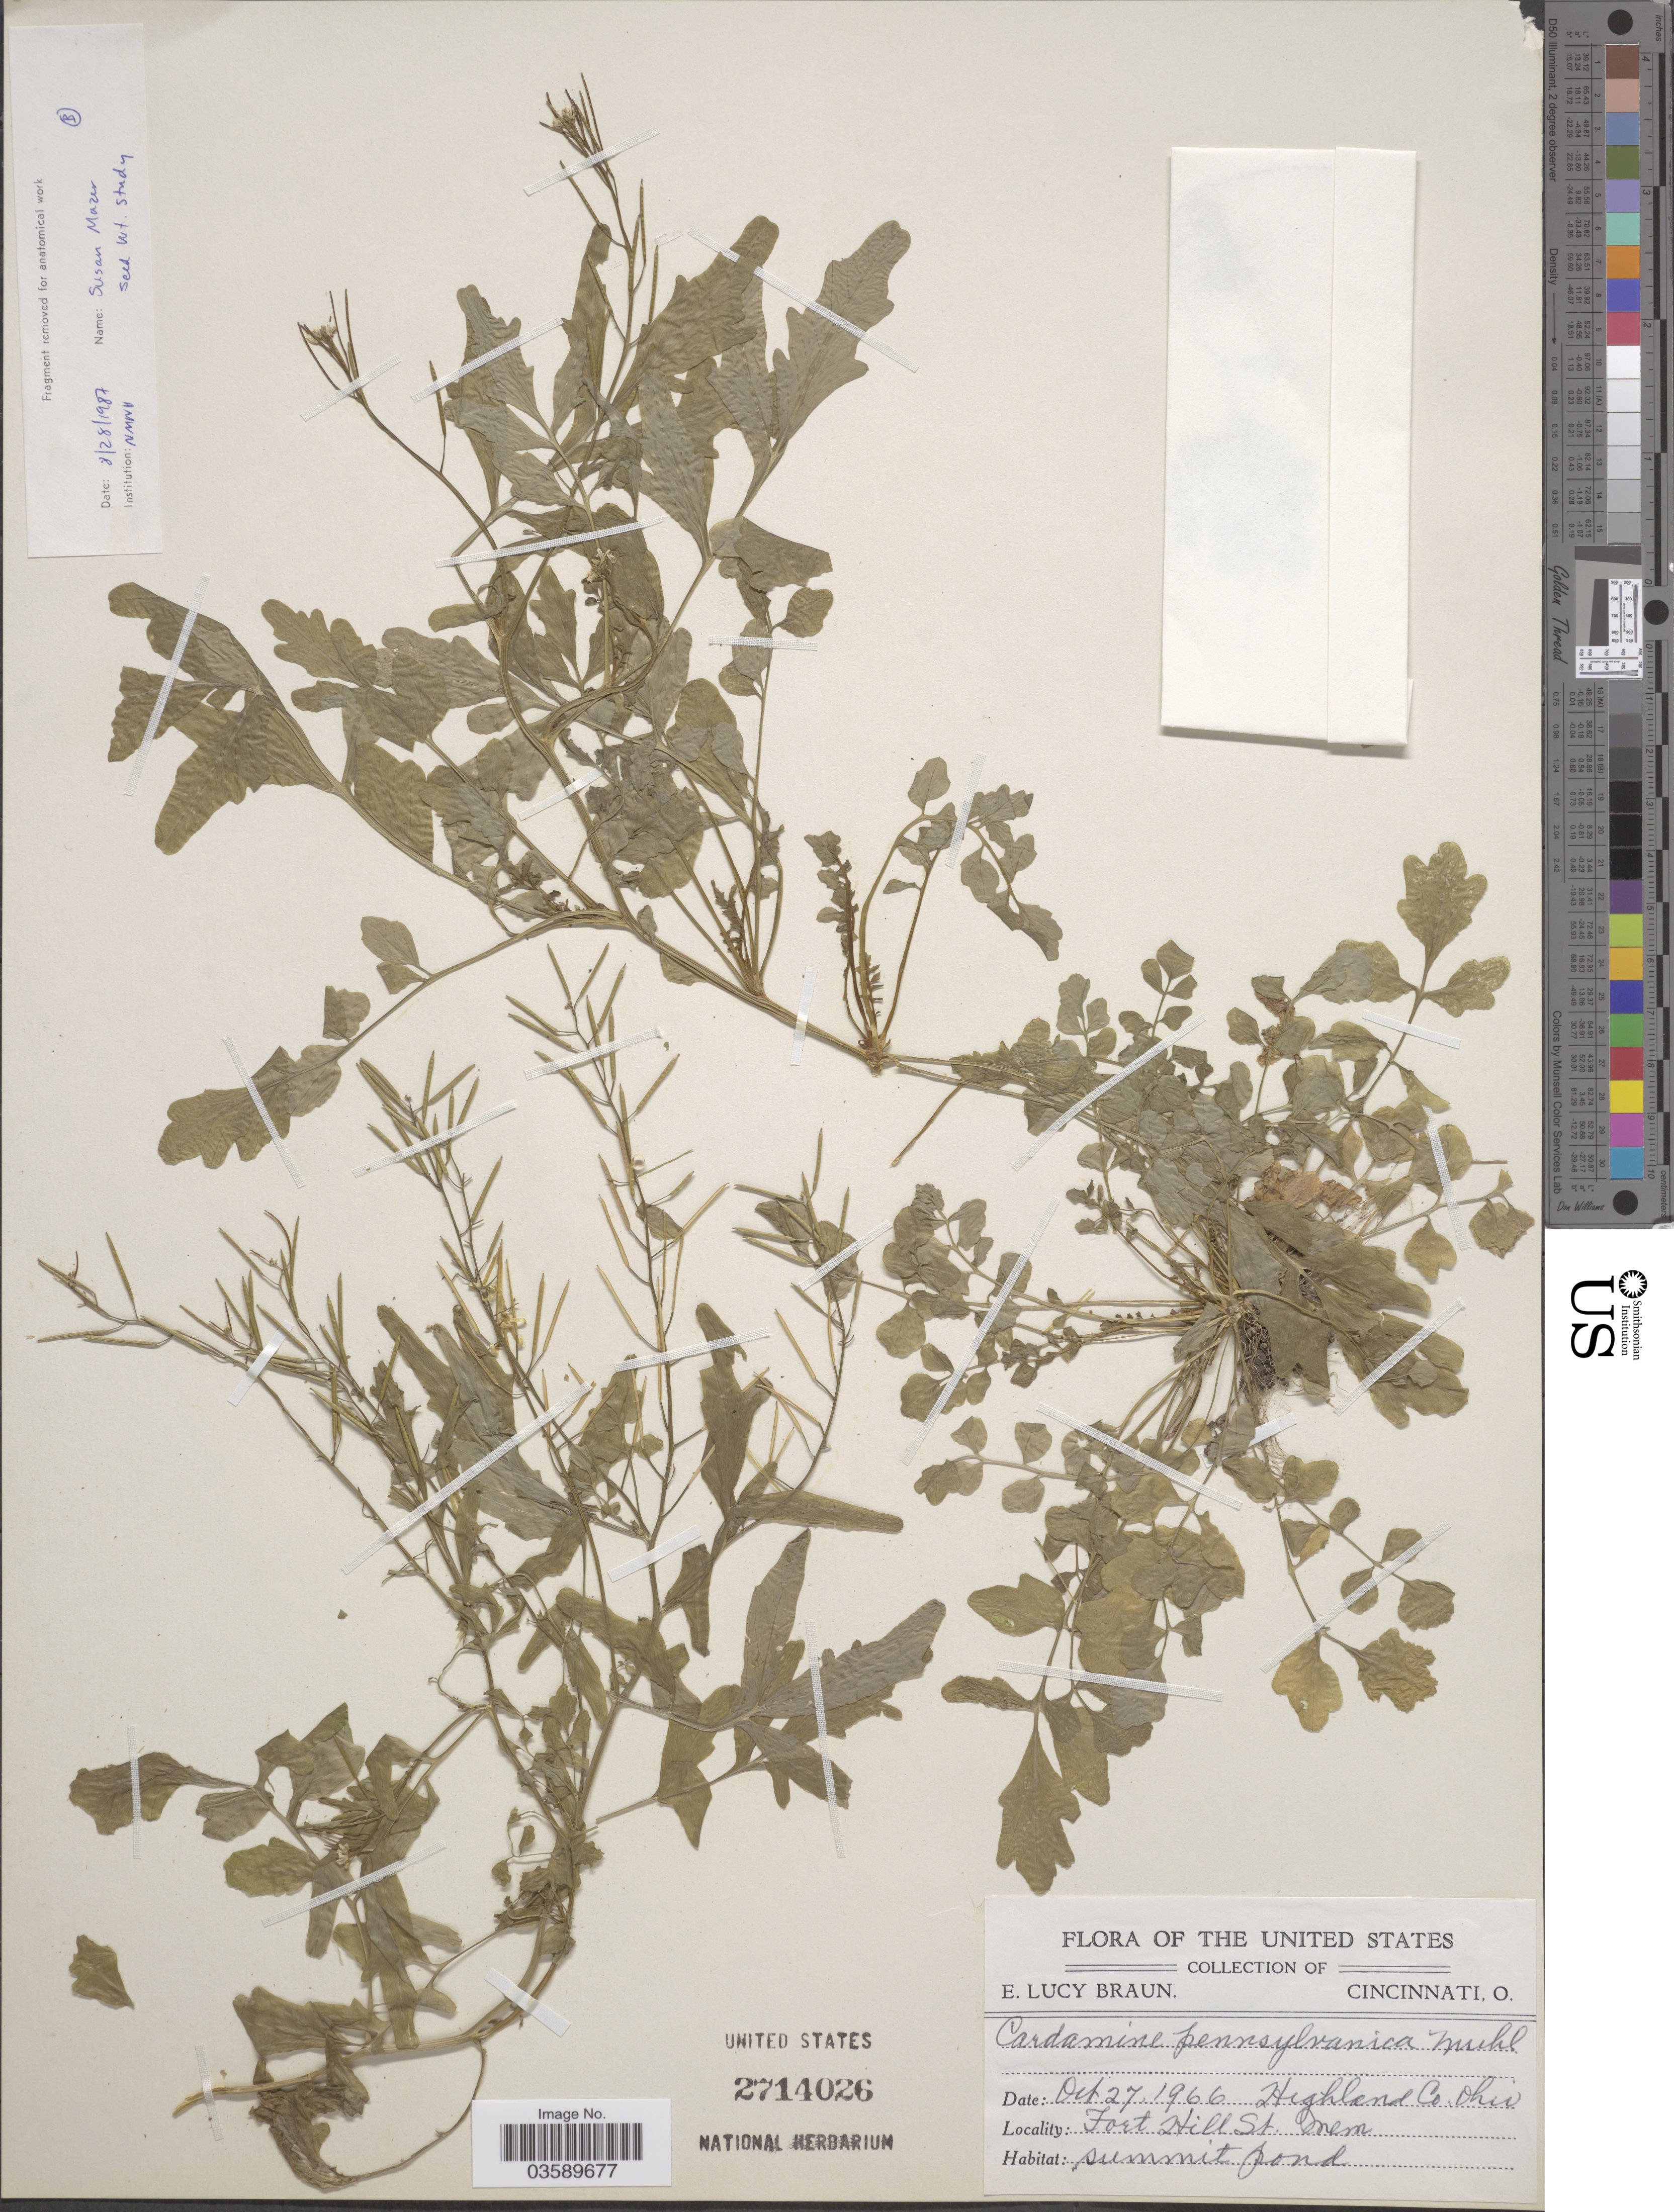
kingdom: Plantae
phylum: Tracheophyta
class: Magnoliopsida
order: Brassicales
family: Brassicaceae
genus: Cardamine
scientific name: Cardamine pensylvanica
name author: Muhl. ex Willd.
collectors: E. L. Braun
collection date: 1966-10-27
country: United States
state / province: Ohio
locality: Highland Co. Fort Hill St. Mem.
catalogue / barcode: US 2714026